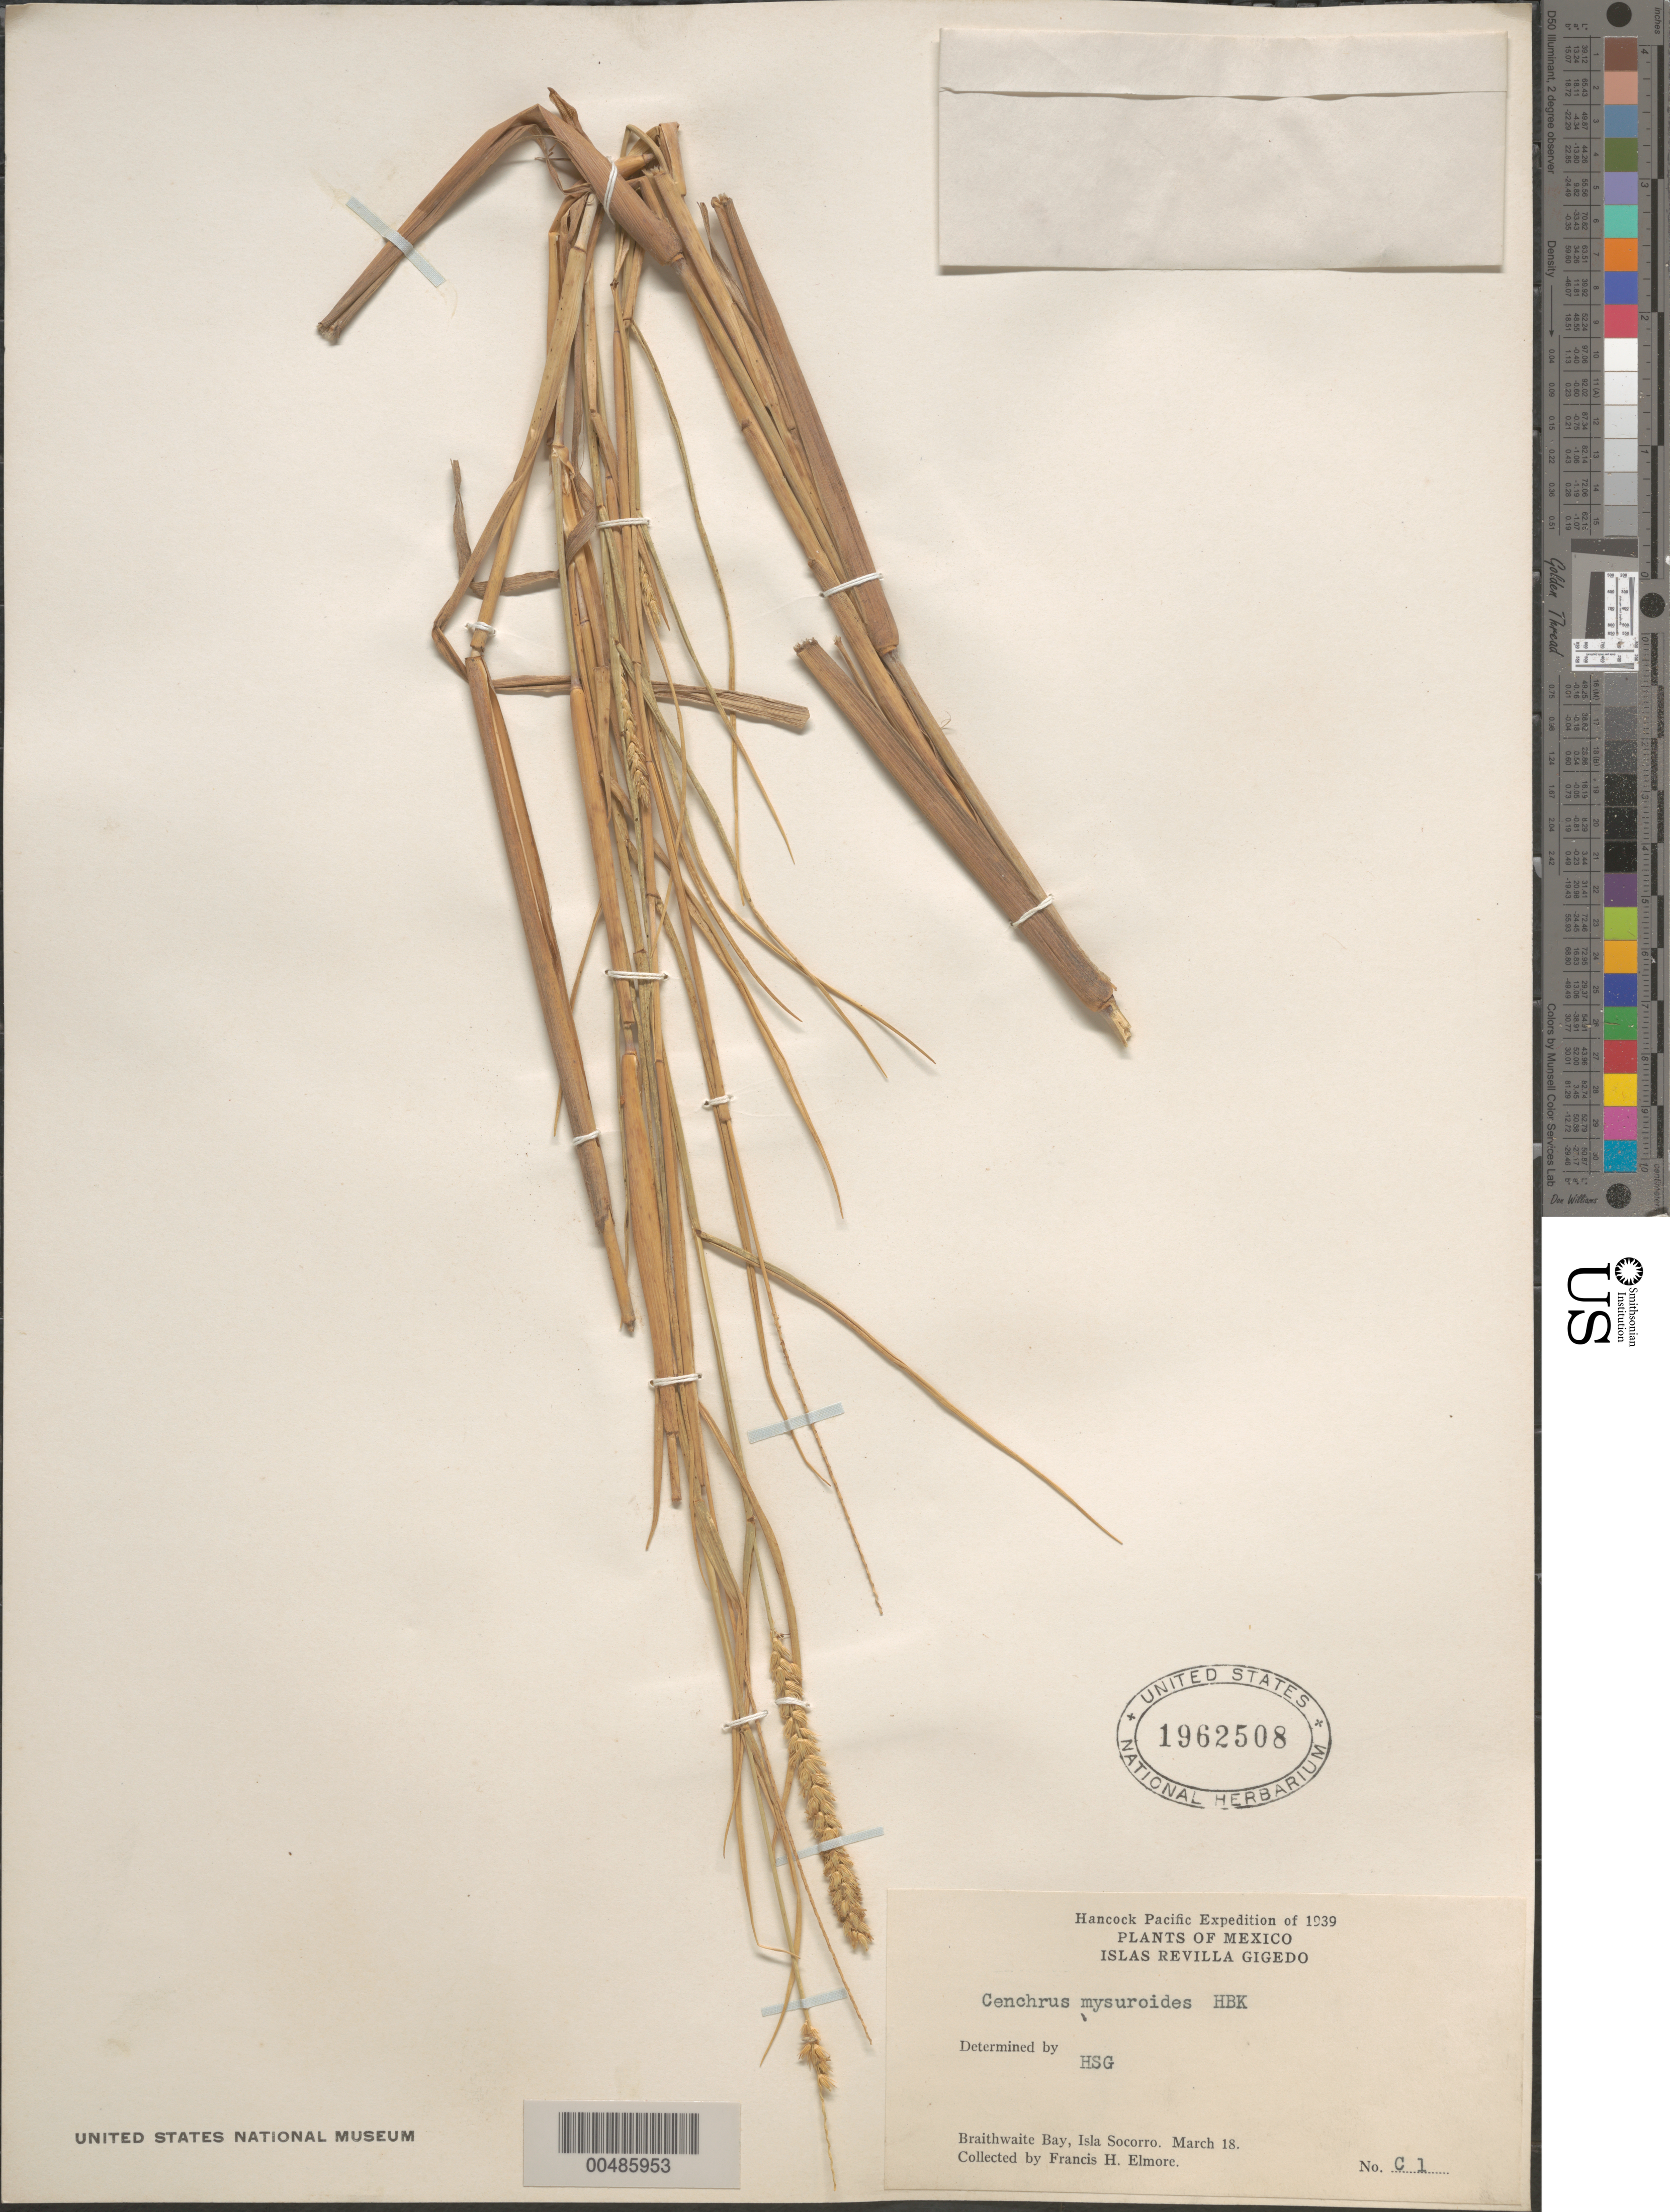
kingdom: Plantae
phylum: Tracheophyta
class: Liliopsida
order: Poales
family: Poaceae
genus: Cenchrus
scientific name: Cenchrus myosuroides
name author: Kunth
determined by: HSG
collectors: F. H. Elmore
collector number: C1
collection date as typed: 18 Mar 1939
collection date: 1939-03-18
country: Mexico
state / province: Colima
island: Socorro Island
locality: Braithwaite Bay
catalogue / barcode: US 1962508